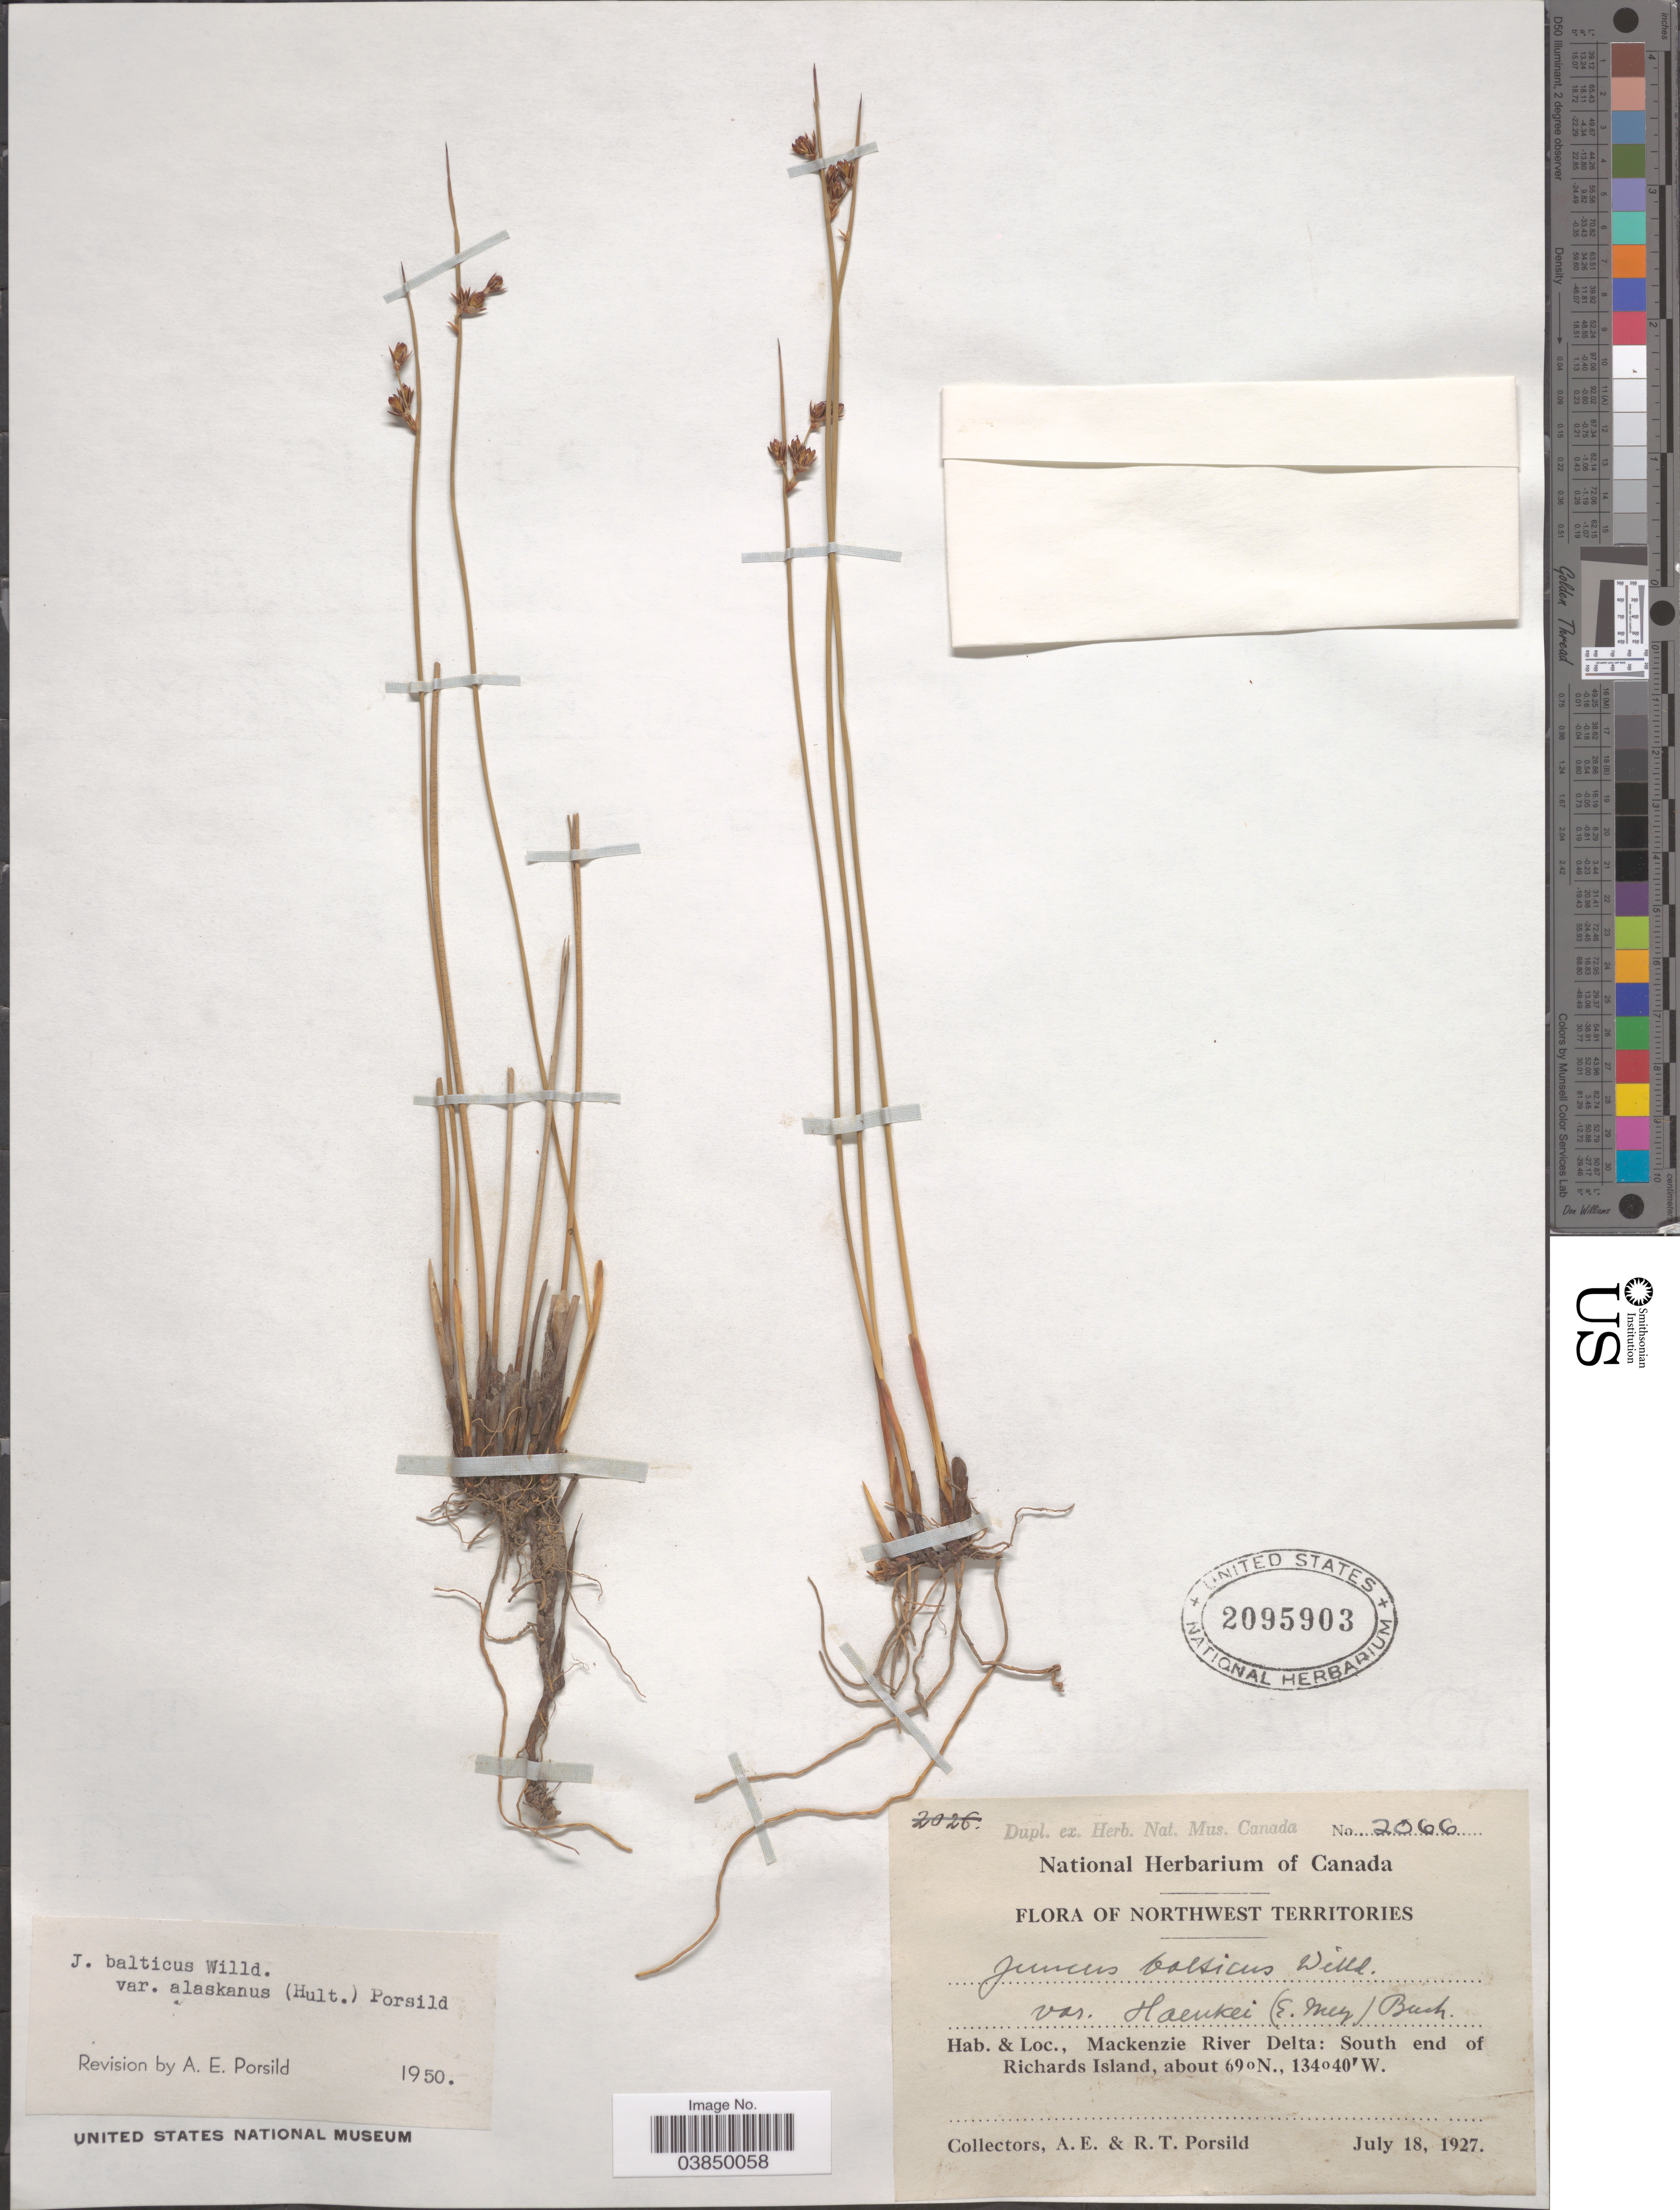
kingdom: Plantae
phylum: Tracheophyta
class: Liliopsida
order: Poales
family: Juncaceae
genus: Juncus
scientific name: Juncus balticus var. alaskanus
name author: (Hultén) A.E. Porsild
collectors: A. E. Porsild & R. T. Porsild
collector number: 2066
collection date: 1927-07-18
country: Canada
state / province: Northwest Territories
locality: Mackenzie River Delta: South end of Richards Island.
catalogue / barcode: US 2095903